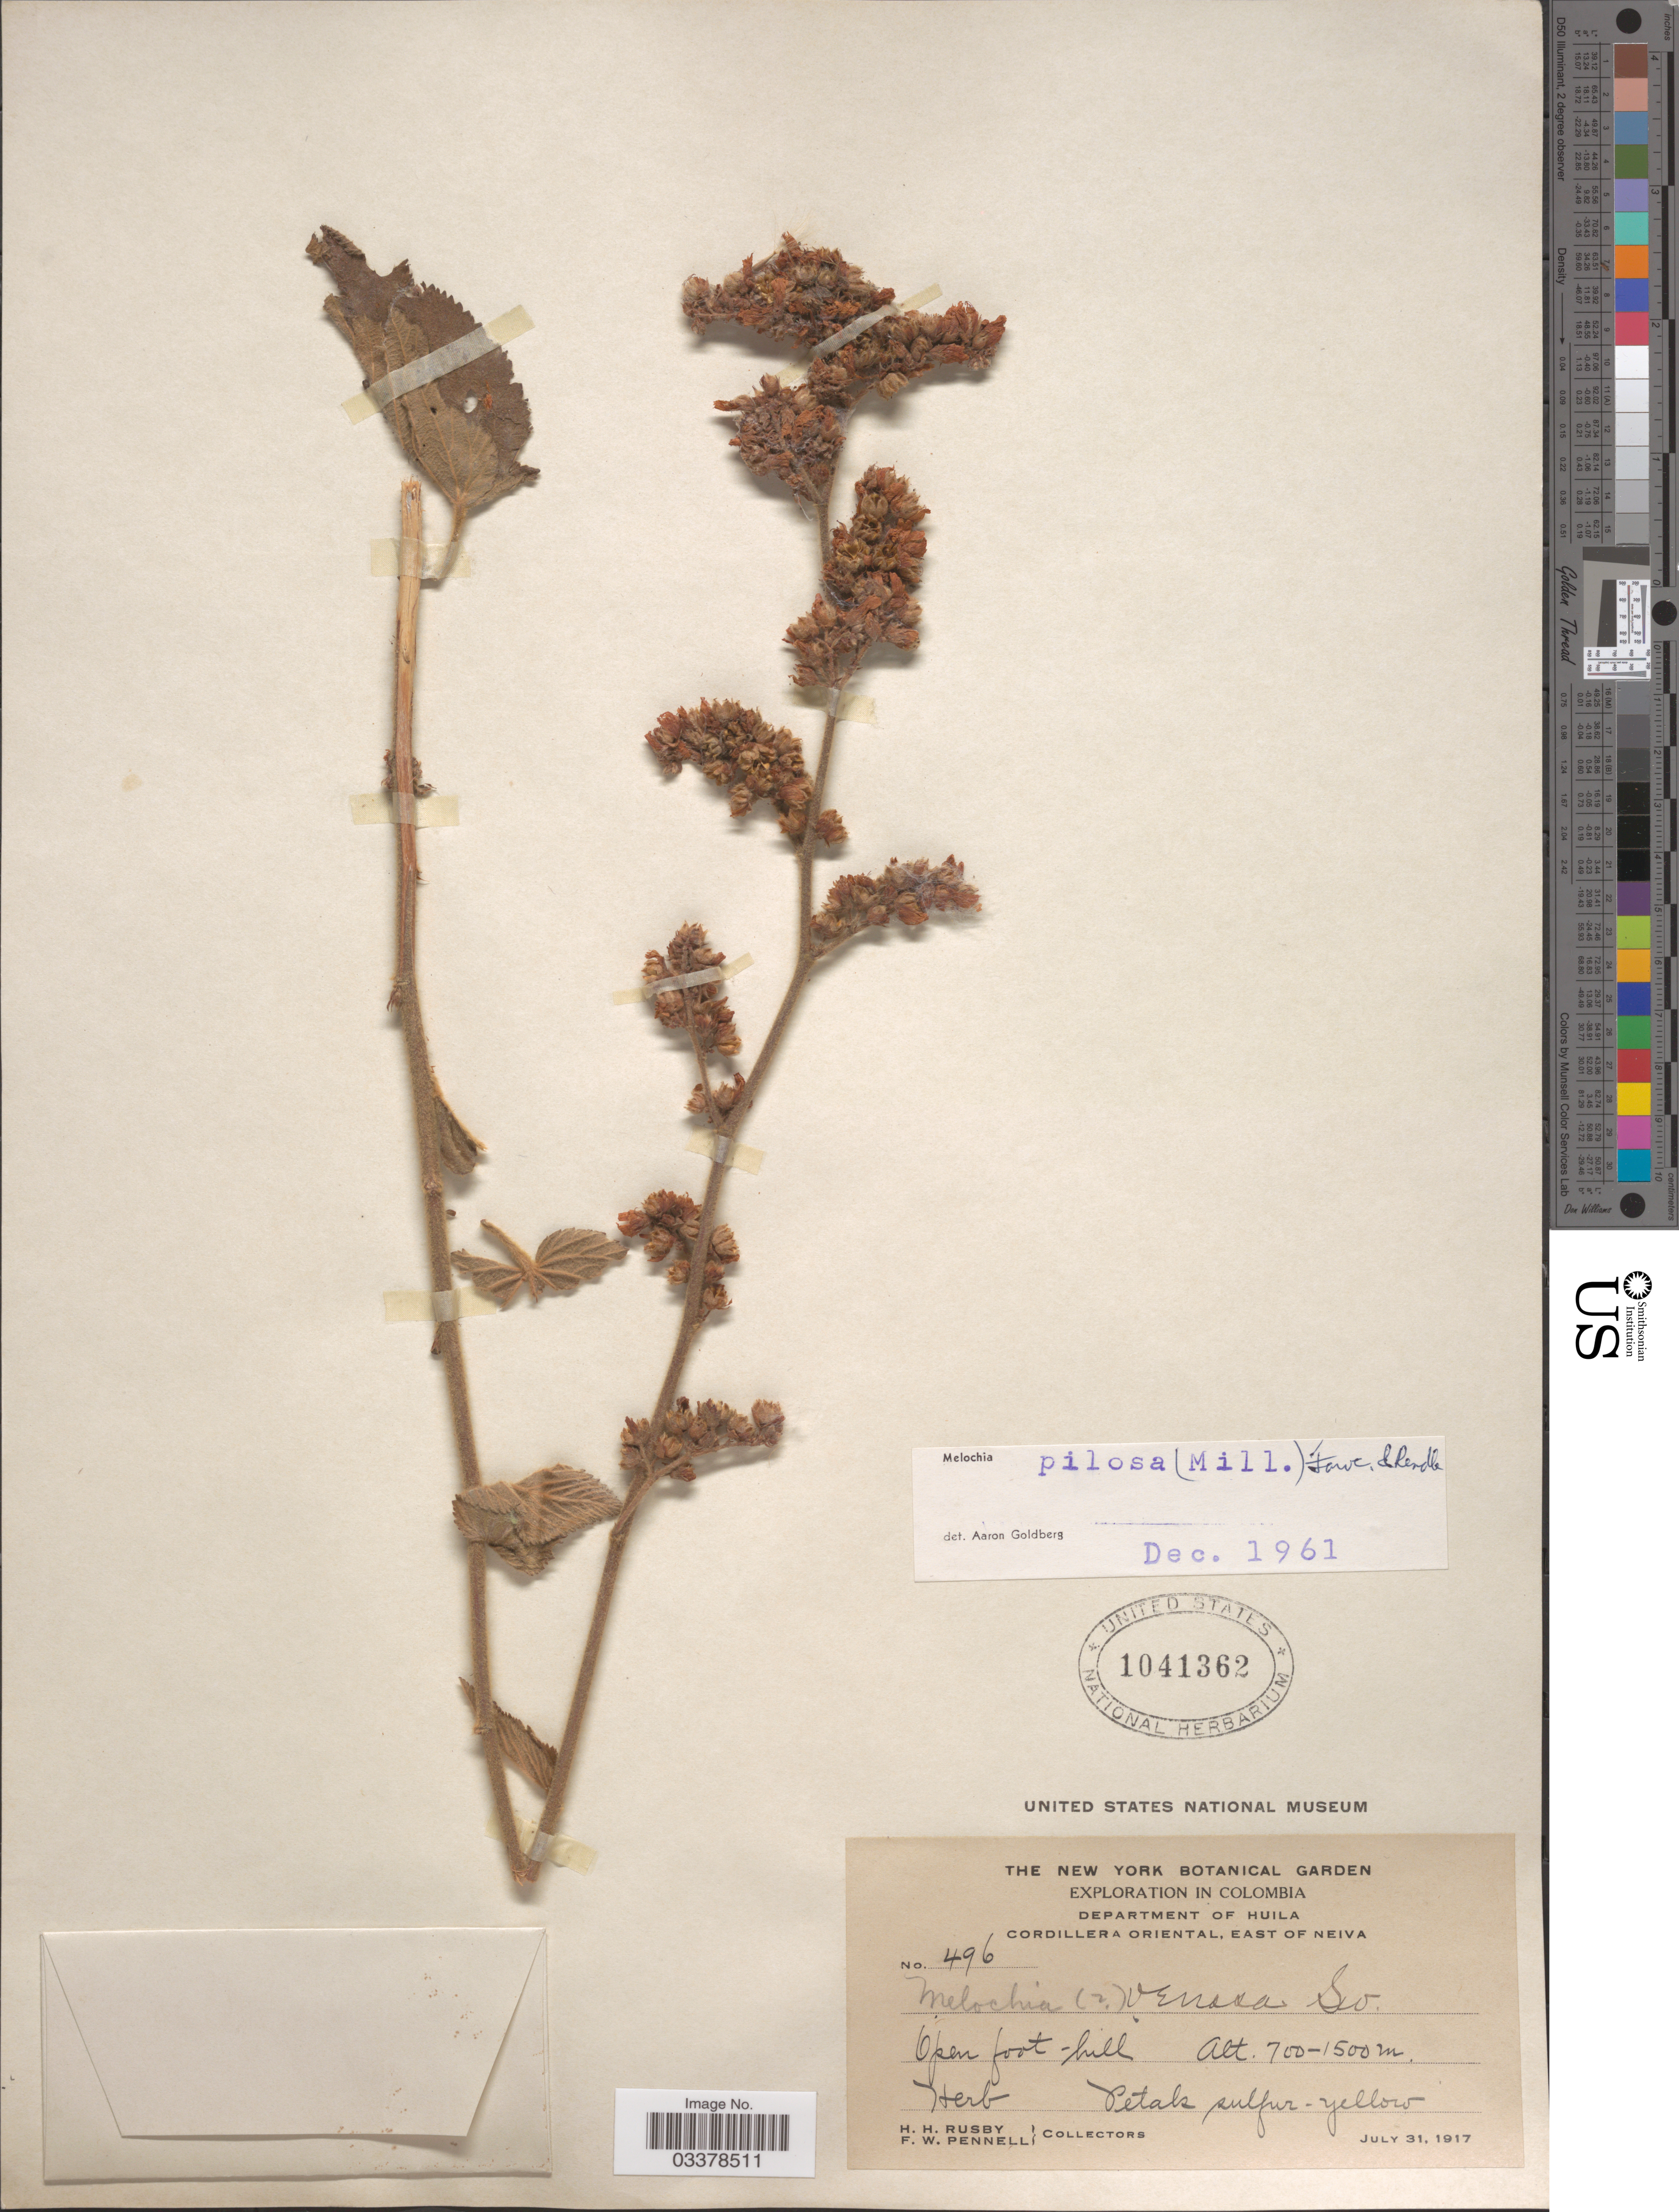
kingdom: Plantae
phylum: Tracheophyta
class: Magnoliopsida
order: Malvales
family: Malvaceae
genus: Melochia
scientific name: Melochia pilosa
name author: (Mill.) Fawc. & Rendle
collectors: H. H. Rusby & F. W. Pennell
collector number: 496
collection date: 1917-07-31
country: Colombia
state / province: Huila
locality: Department of Huila. Cordillera Oriental, East of Neiva.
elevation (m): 700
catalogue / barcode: US 1041362